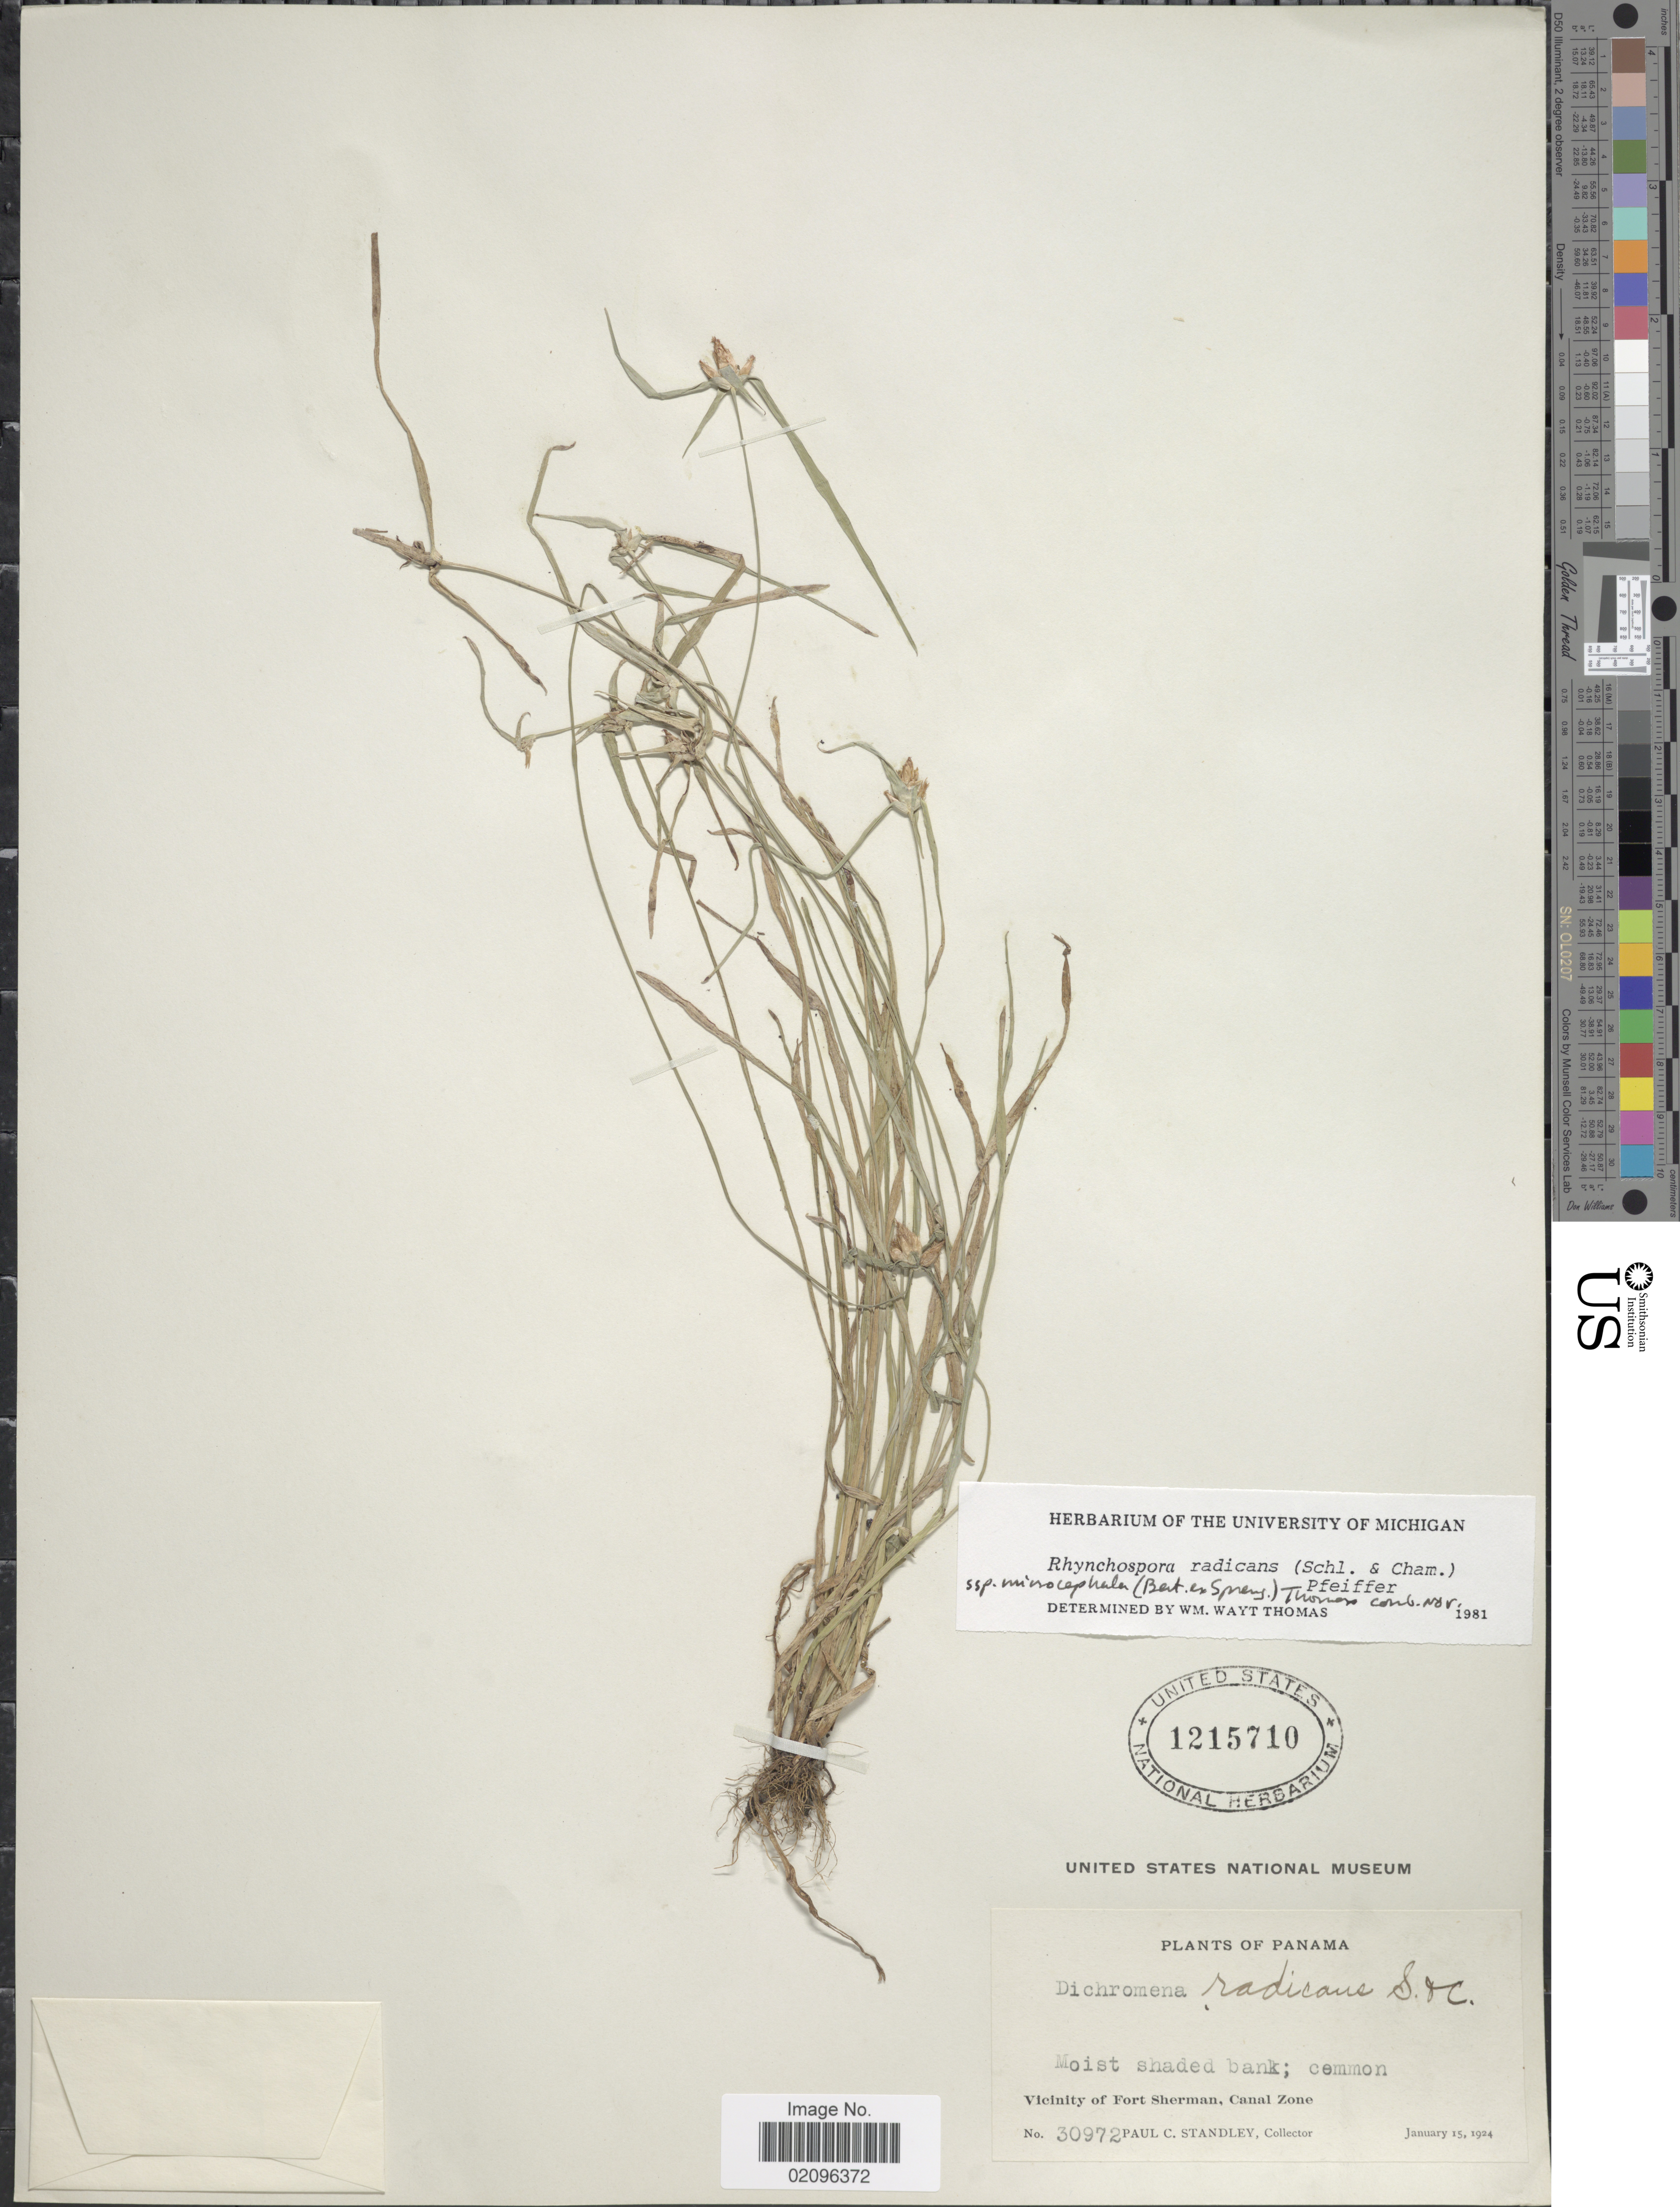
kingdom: Plantae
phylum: Tracheophyta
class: Liliopsida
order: Poales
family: Cyperaceae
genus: Rhynchospora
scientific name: Rhynchospora radicans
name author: (Schltdl. & Cham.) H. Pfeiff.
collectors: P. C. Standley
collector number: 30972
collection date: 1924-01-15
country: Panama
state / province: Colón / Panamá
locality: Moist shaded bank, Vicinity of Fort Sherman, Canal Zone.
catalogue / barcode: US 1215710